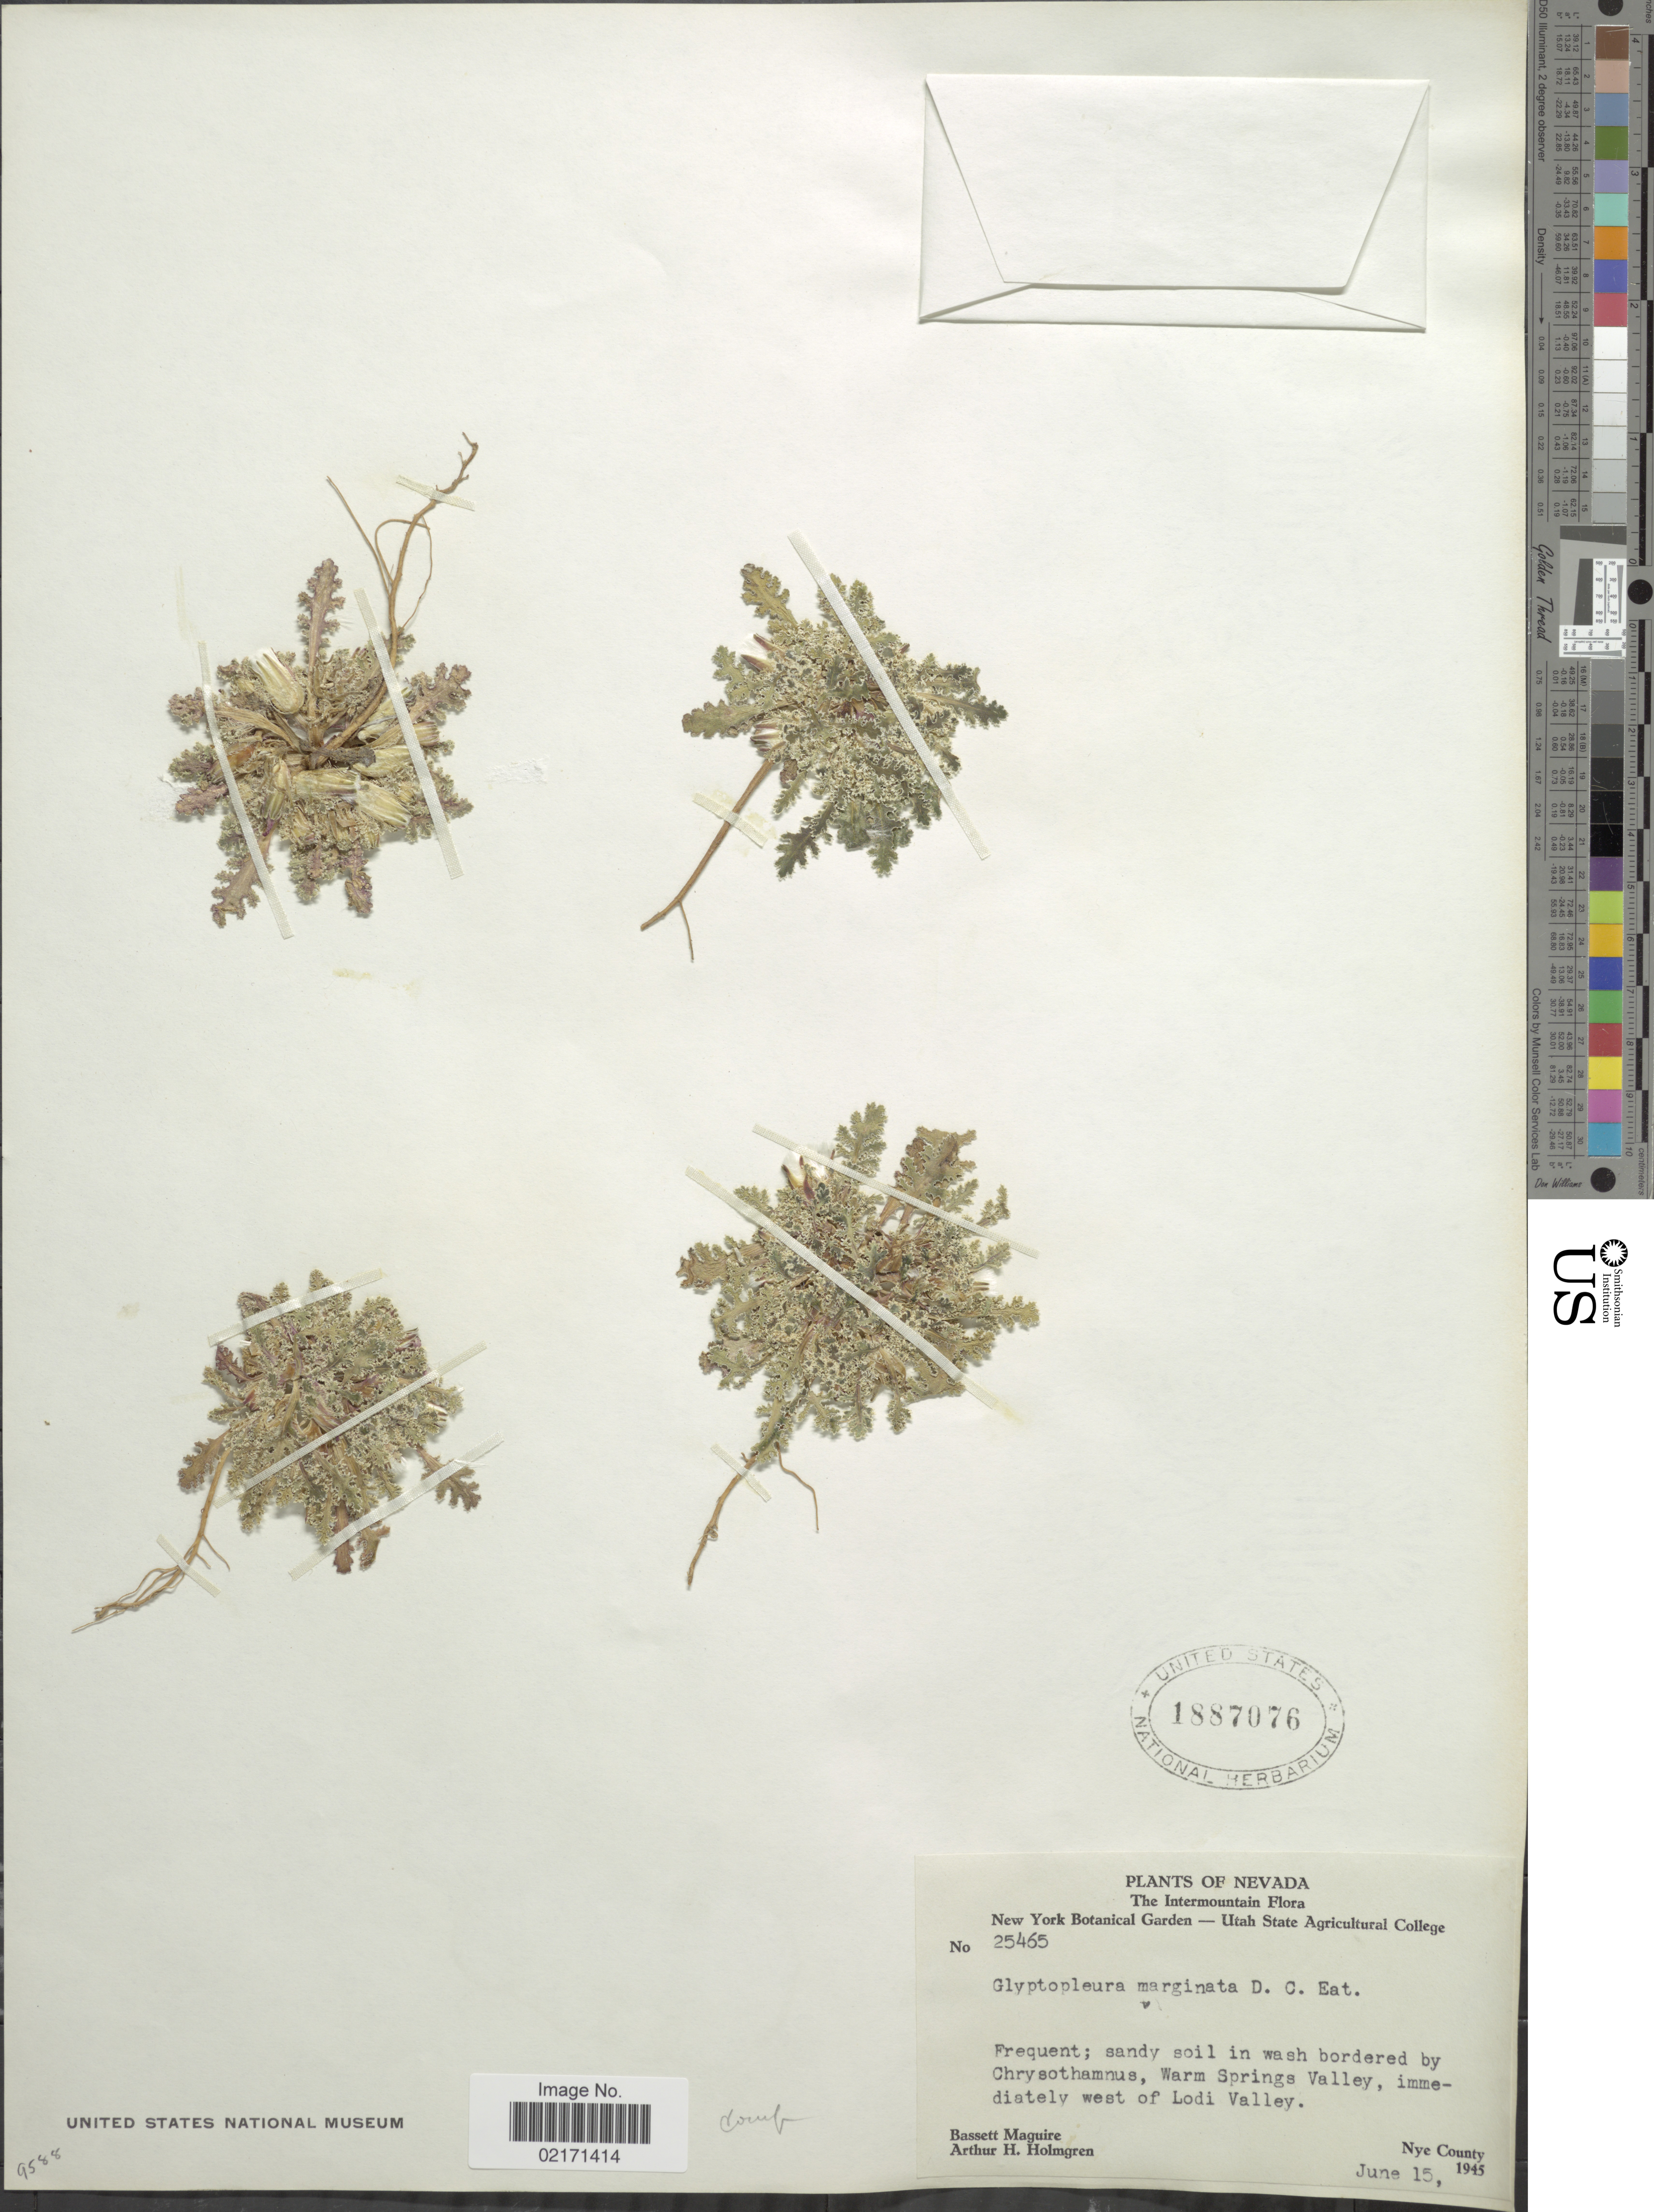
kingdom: Plantae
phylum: Tracheophyta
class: Magnoliopsida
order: Asterales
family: Asteraceae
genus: Glyptopleura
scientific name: Glyptopleura marginata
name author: D.C. Eaton in C. King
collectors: B. Maguire & A. H. Holmgren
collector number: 25465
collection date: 1945-06-15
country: United States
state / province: Nevada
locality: The Intermountain, Warm Springs Valley, immediately west of Lodi Valley, Nye County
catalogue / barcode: US 1887076